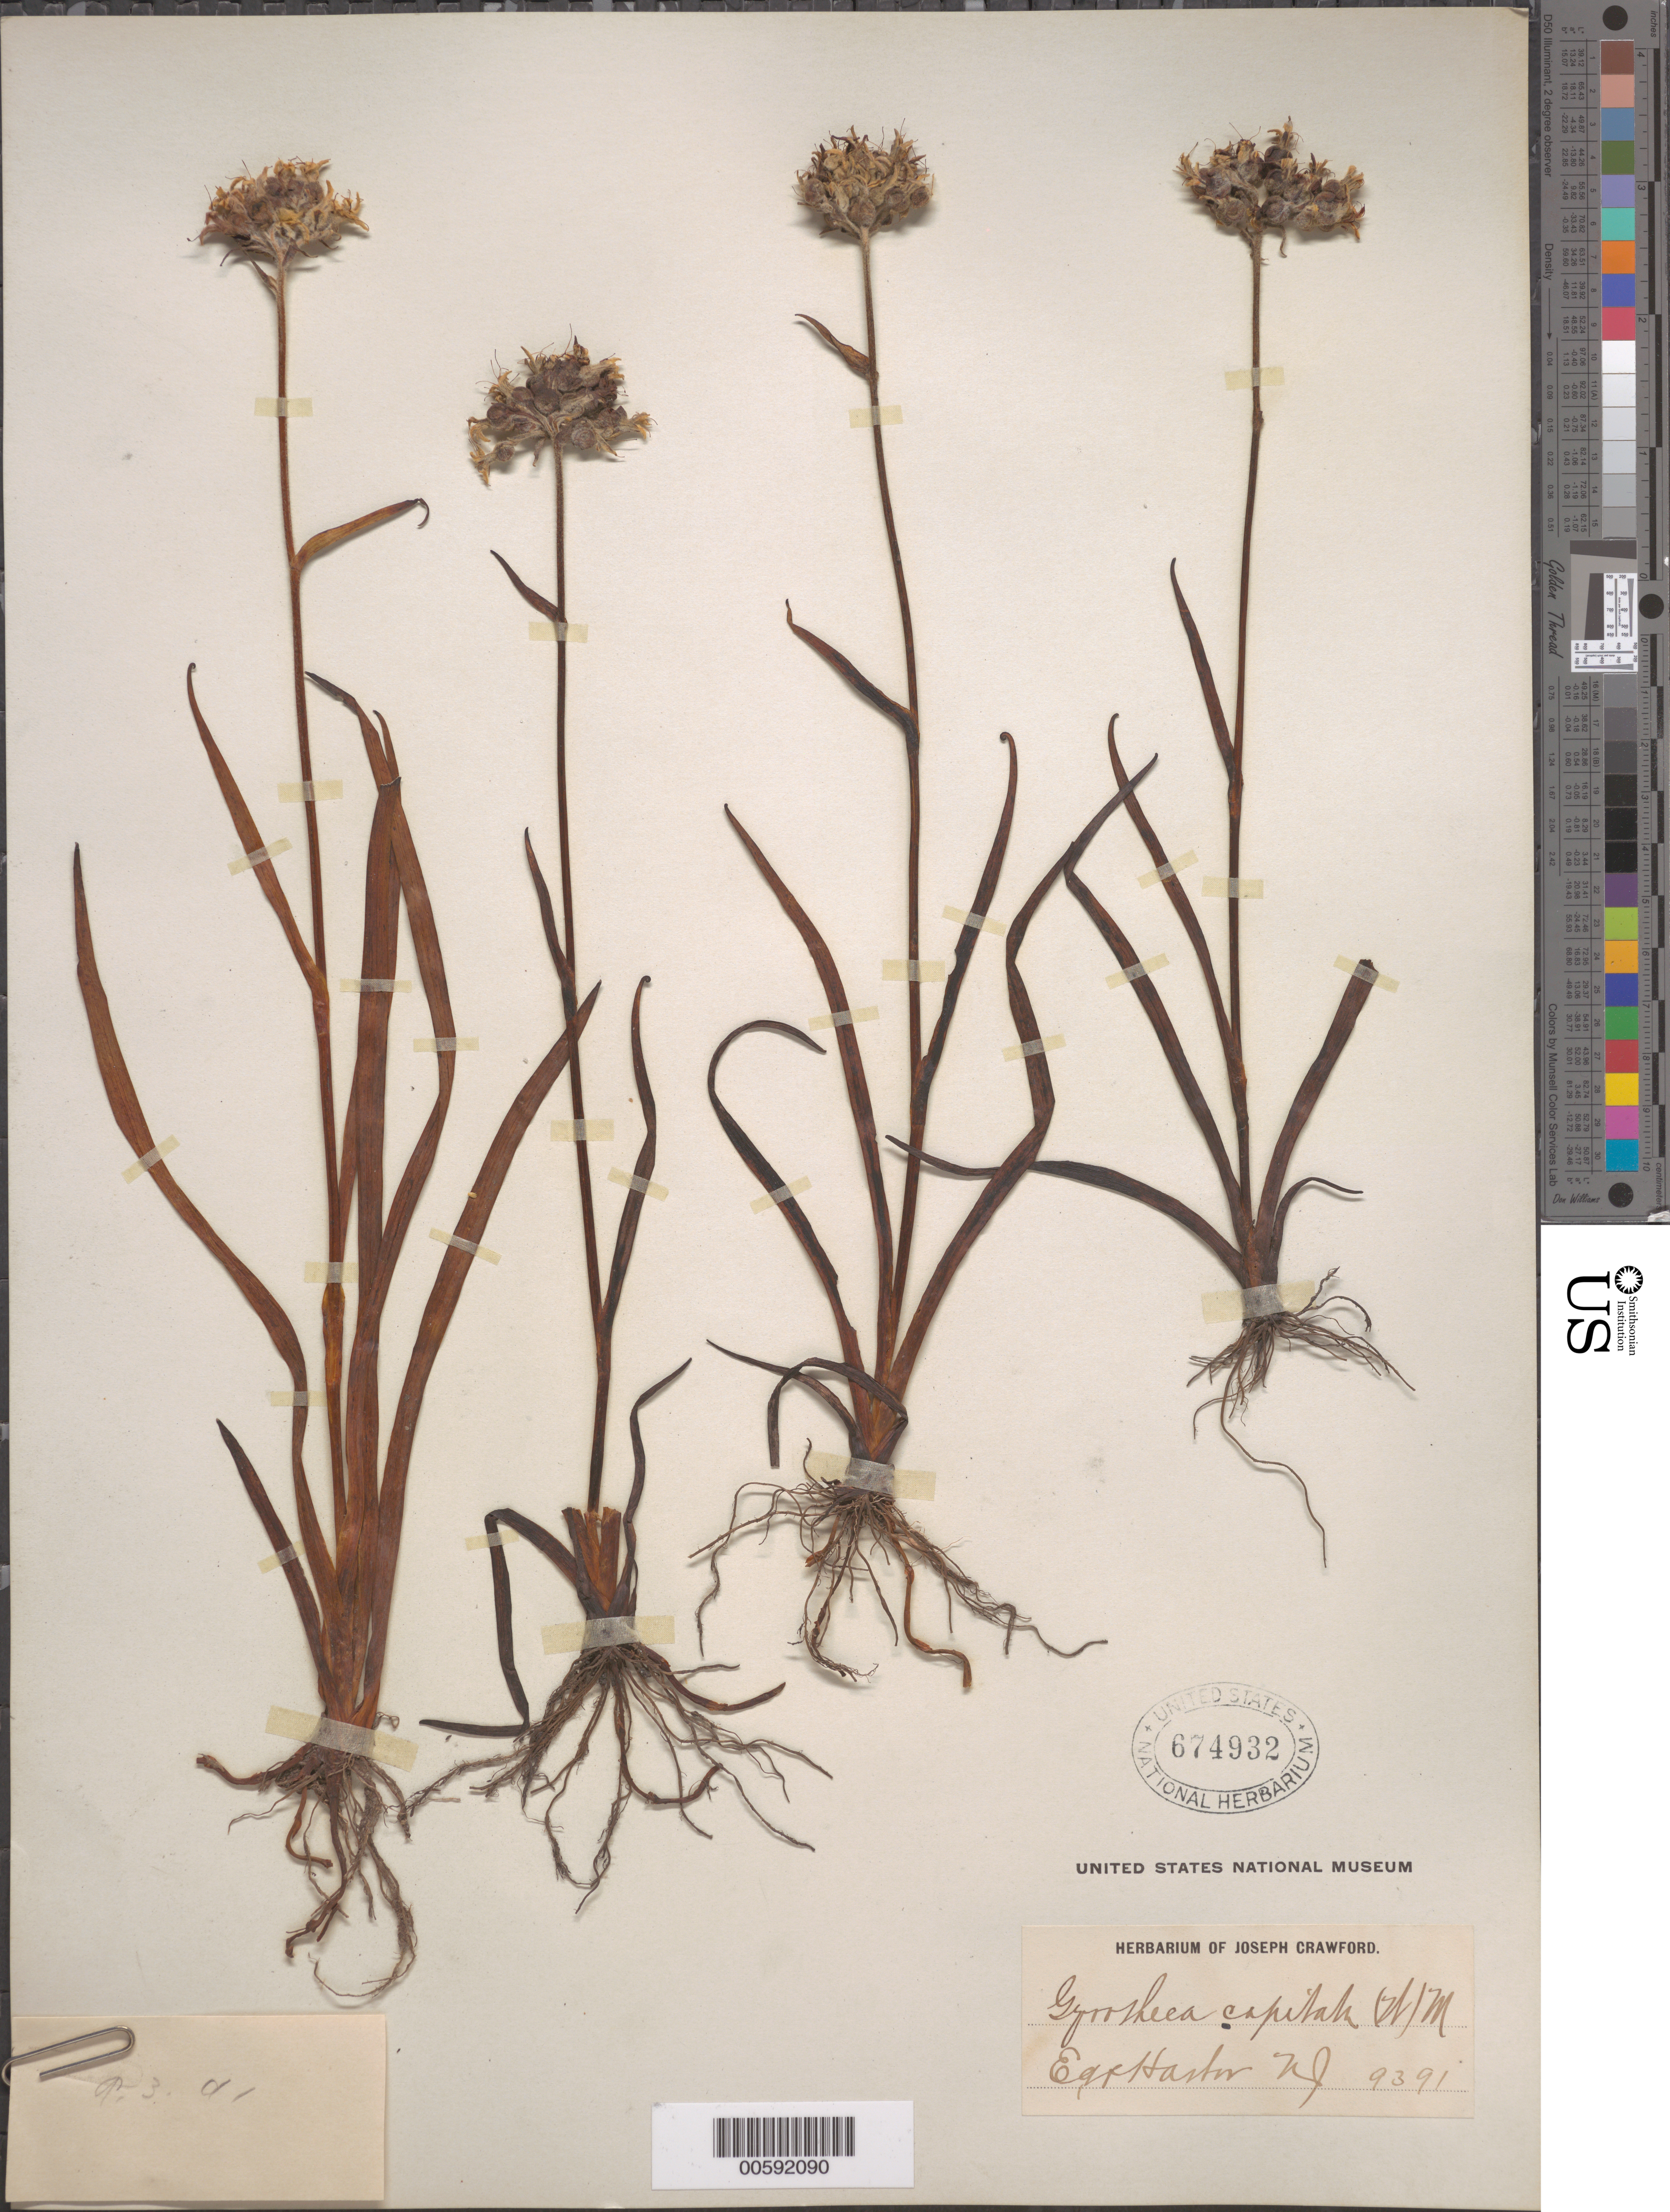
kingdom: Plantae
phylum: Tracheophyta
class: Liliopsida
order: Commelinales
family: Haemodoraceae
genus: Lachnanthes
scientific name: Lachnanthes tinctoria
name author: (Walter ex J.F. Gmel.) Elliott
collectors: J. Crawford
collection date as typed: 03 Sep 1891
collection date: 1891-09-03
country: United States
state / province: New Jersey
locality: Egg Harbor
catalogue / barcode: US 674932